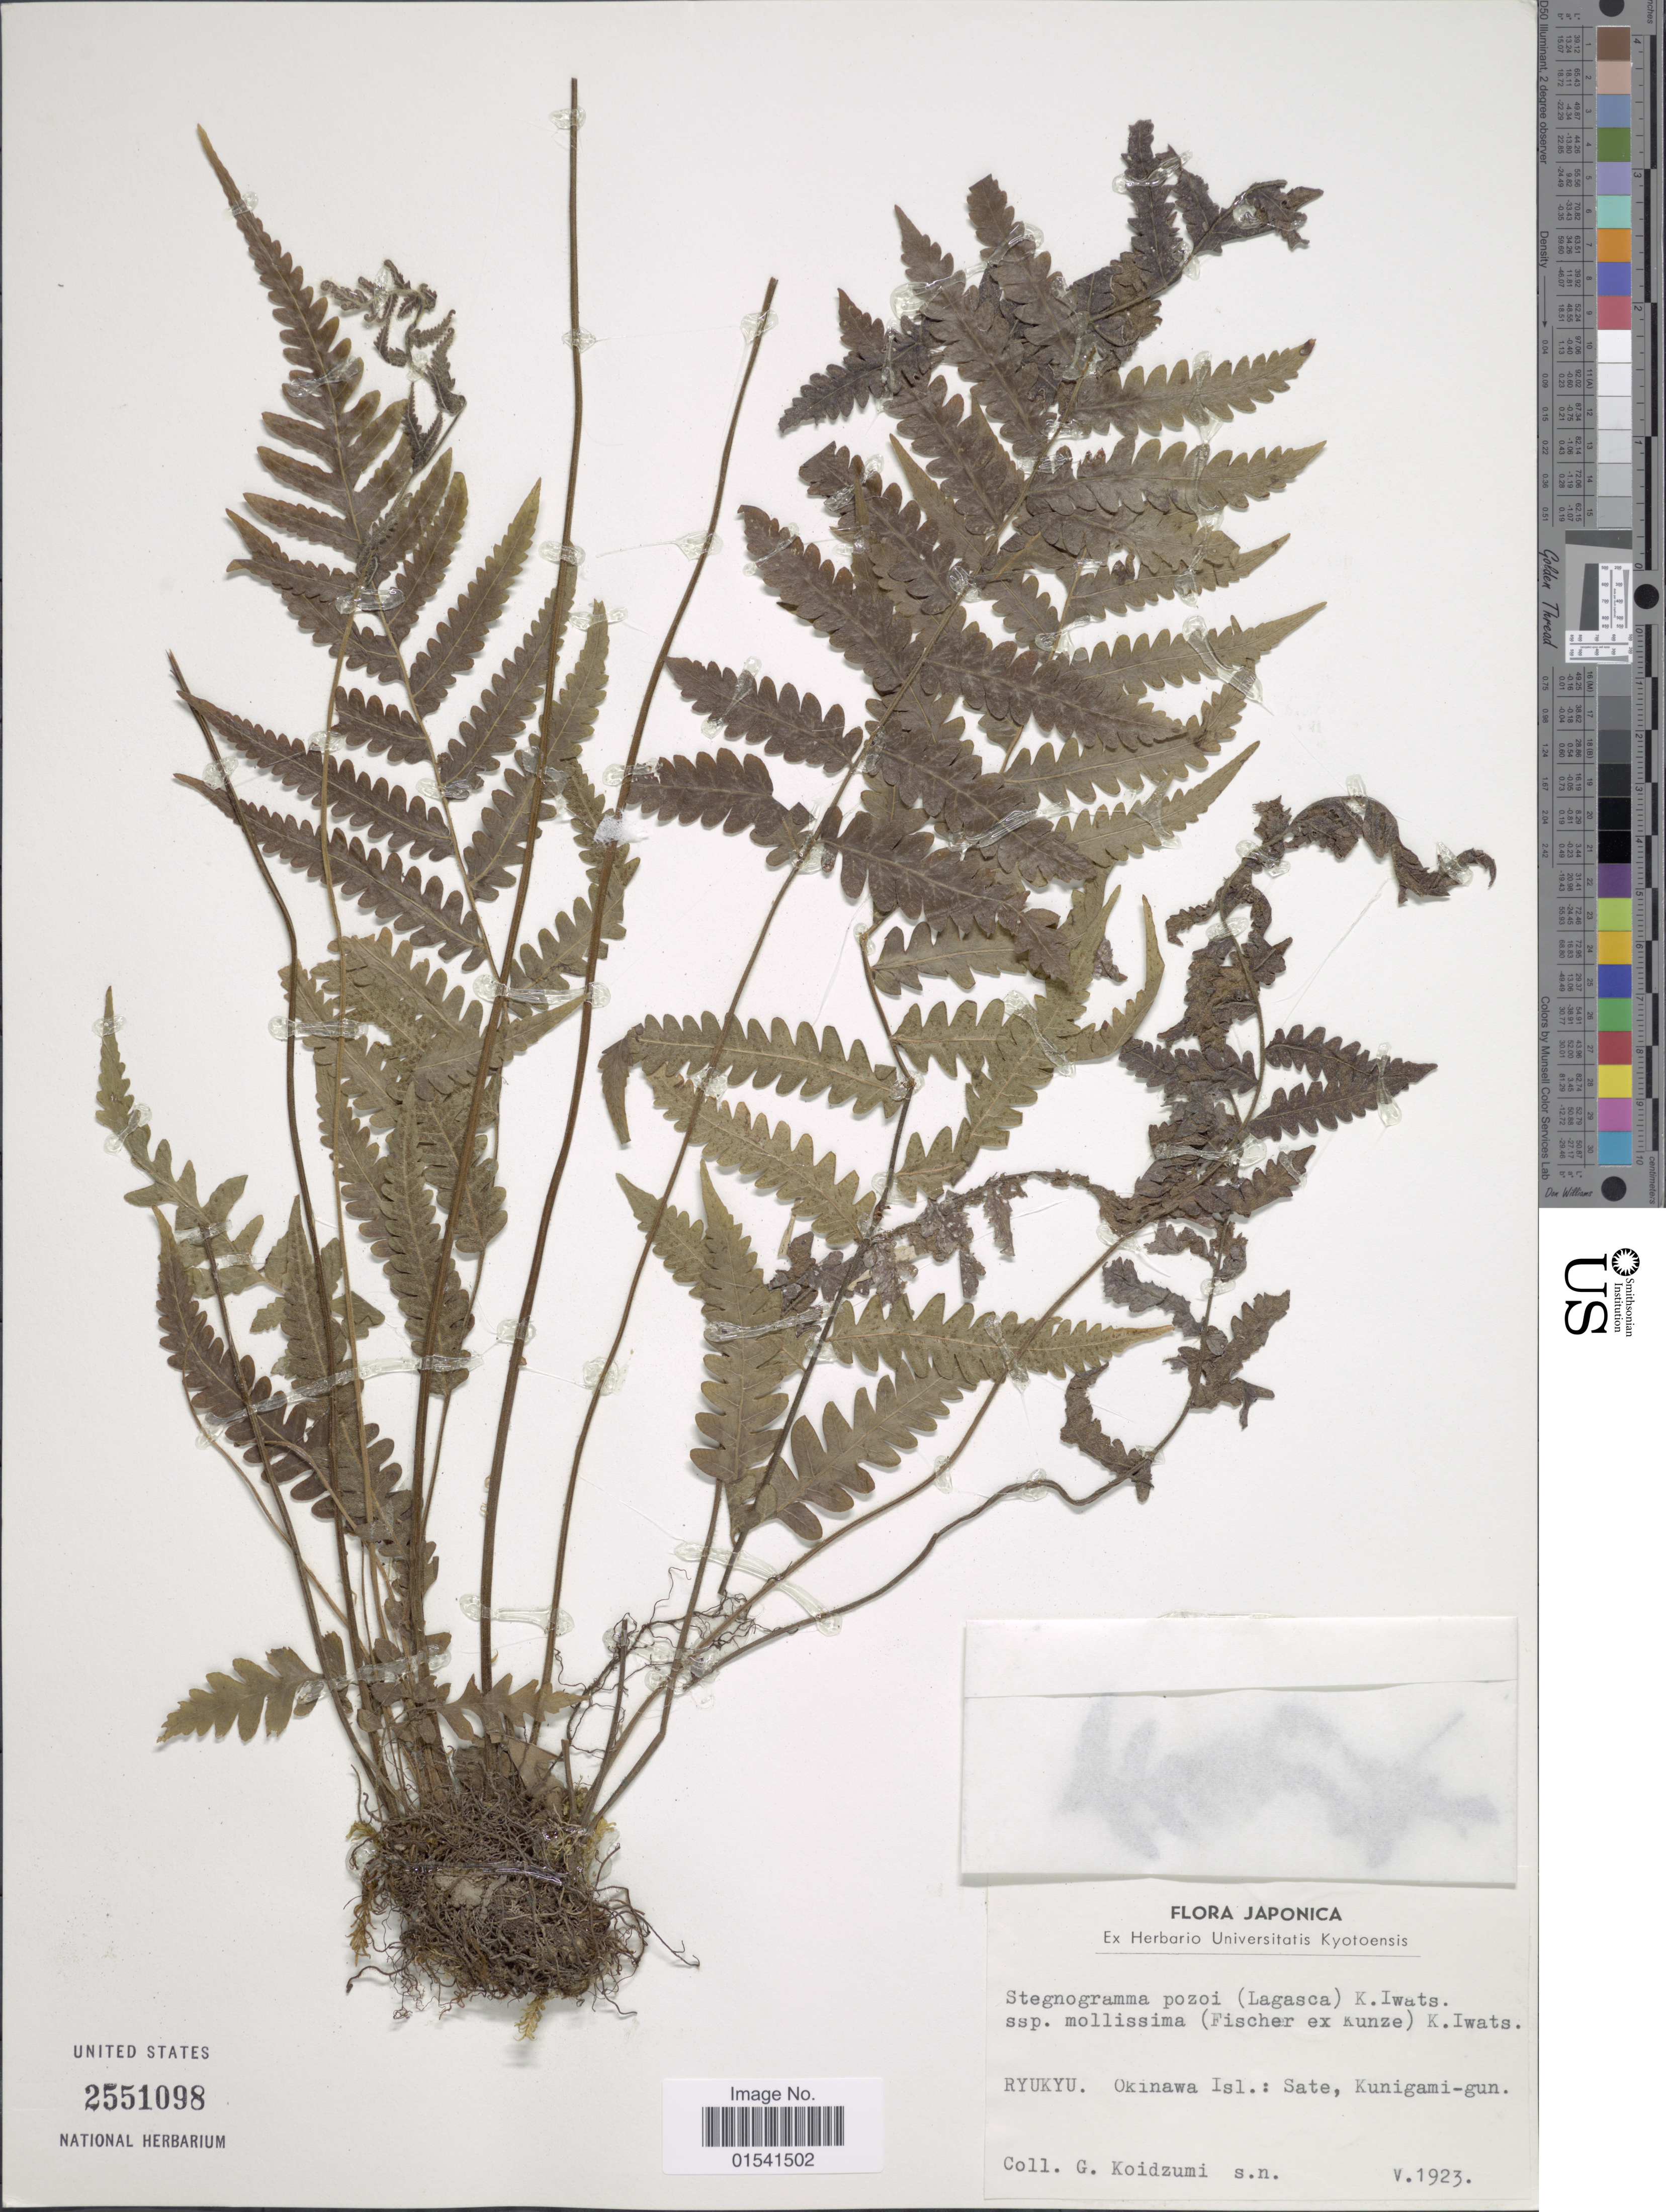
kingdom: Plantae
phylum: Tracheophyta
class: Polypodiopsida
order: Polypodiales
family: Thelypteridaceae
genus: Stegnogramma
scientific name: Stegnogramma mollissima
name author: (Fisch. ex Kunze) Fraser-Jenk.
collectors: G. Koidzumi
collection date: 1923-05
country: Japan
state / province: Okinawa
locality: Ryukyu. Okinawa Isl.: State, Kunigami-gun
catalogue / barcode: US 2551098